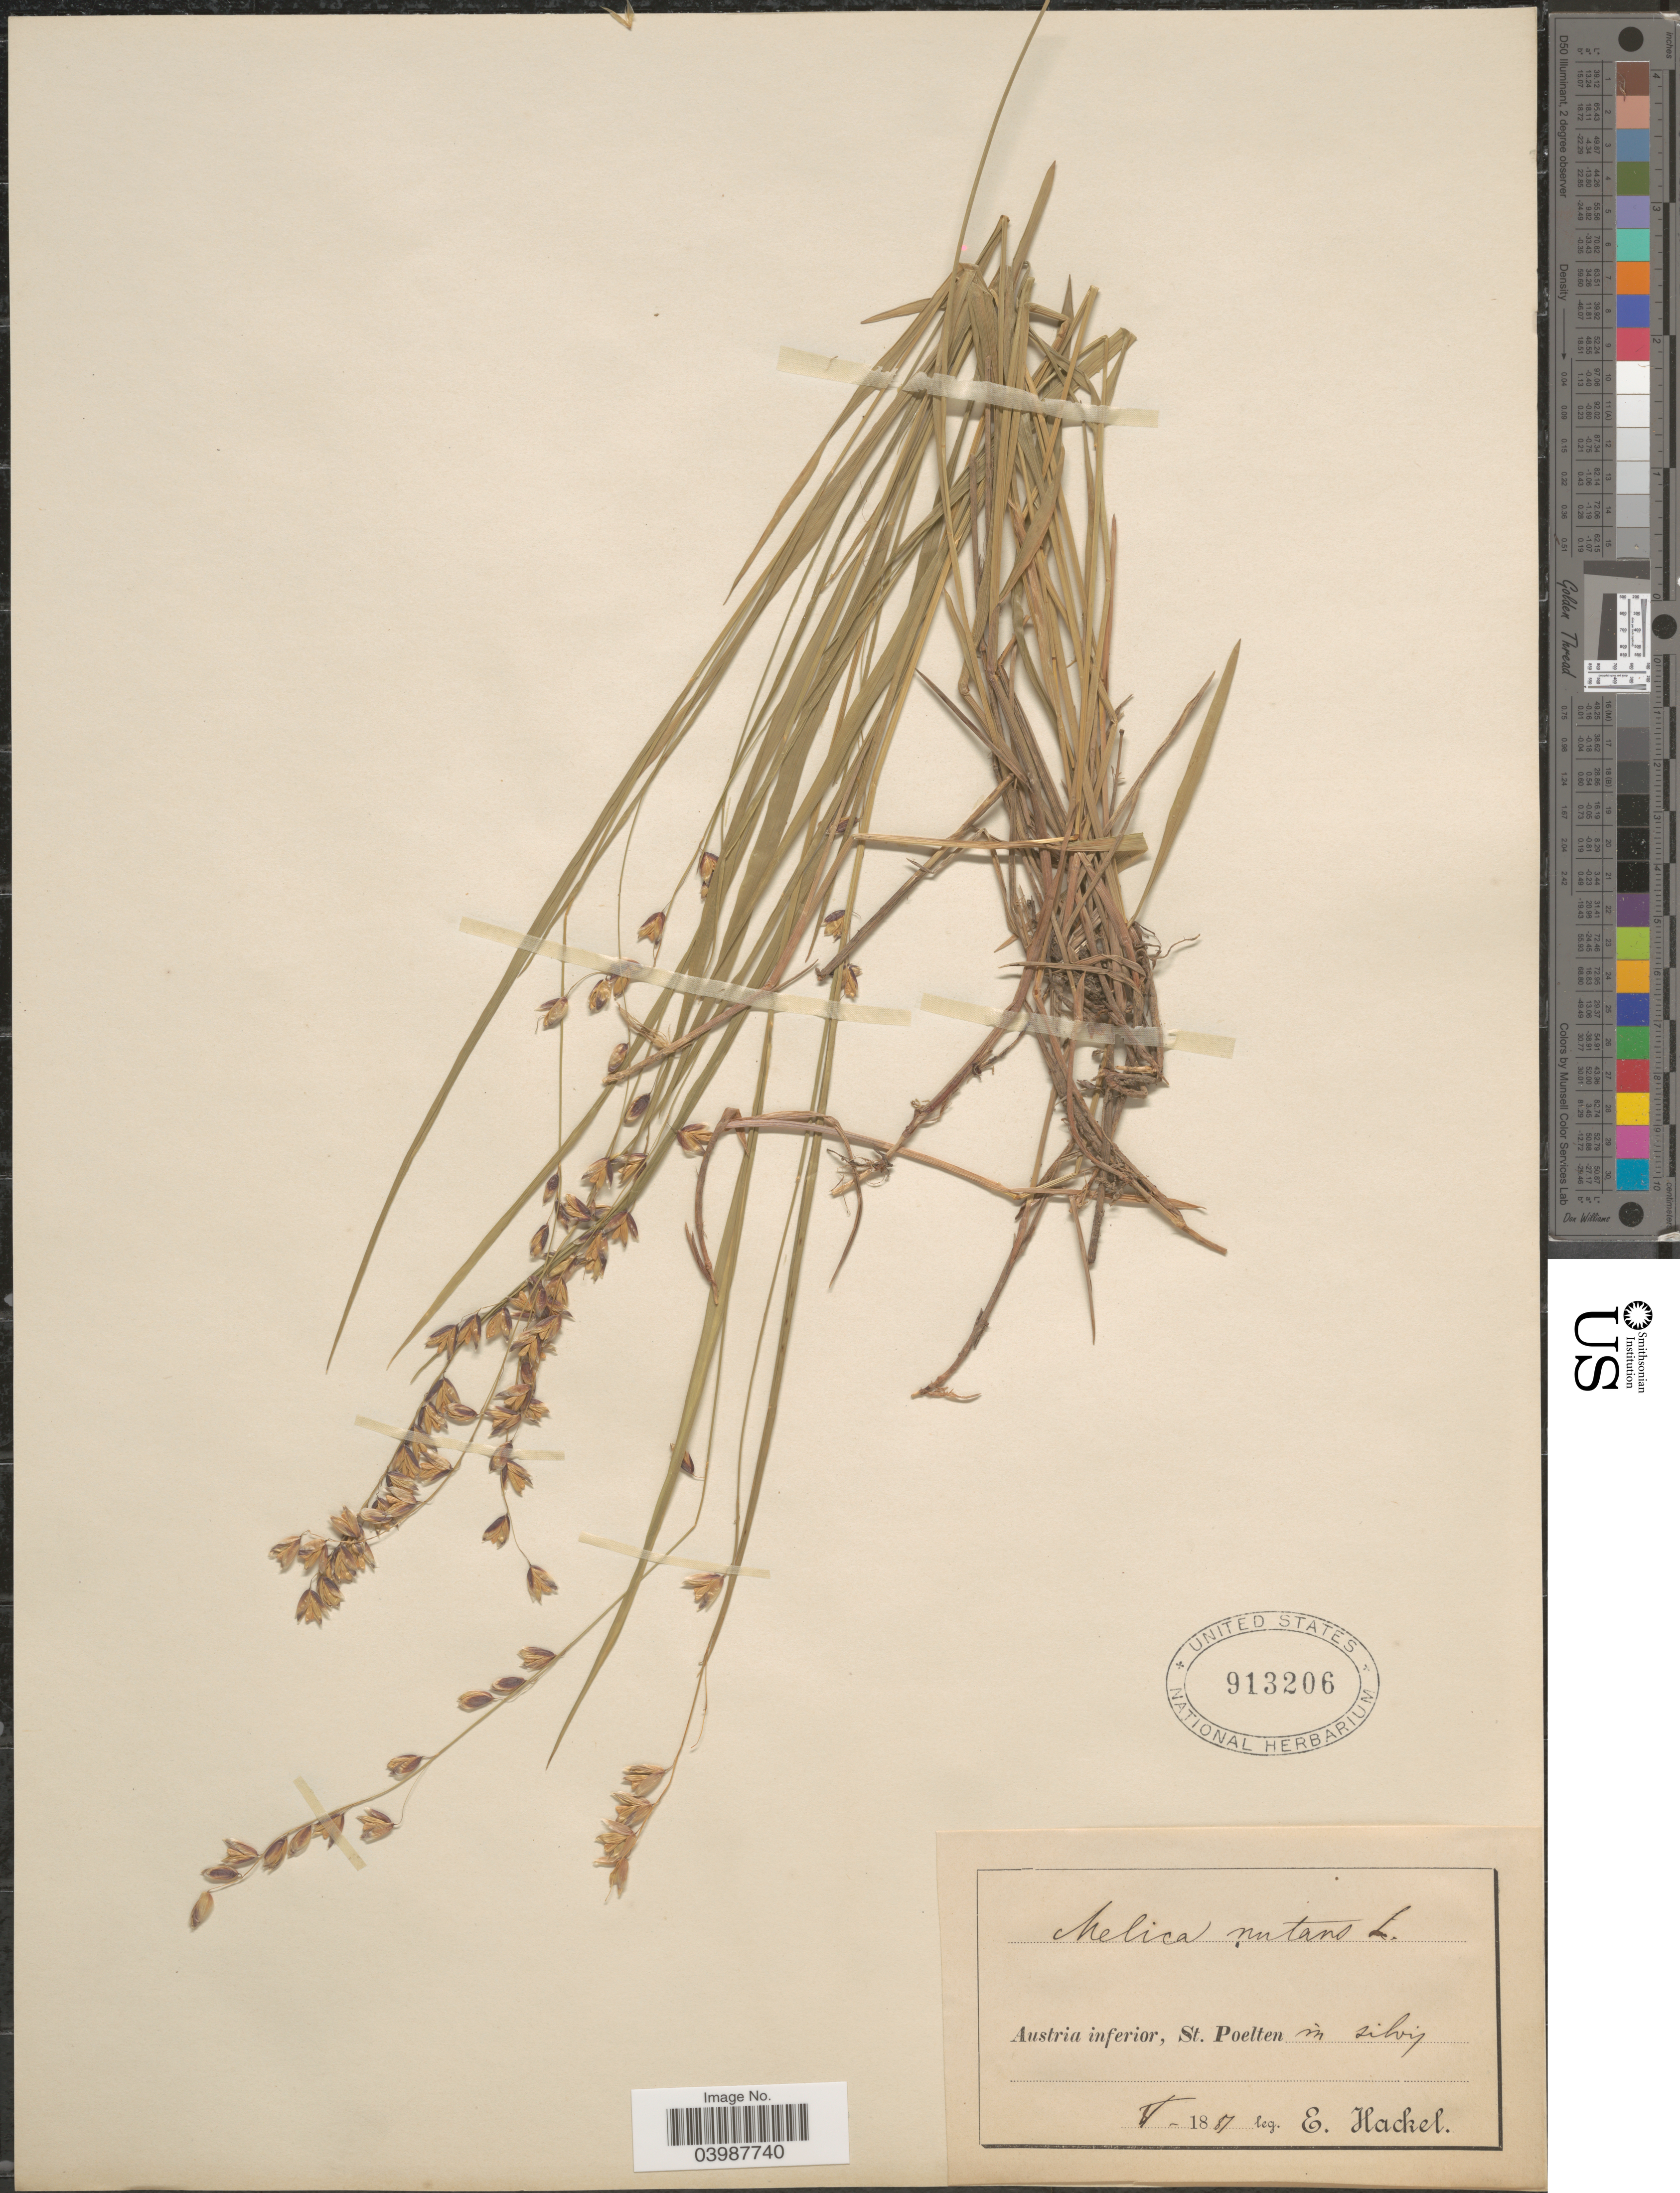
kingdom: Plantae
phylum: Tracheophyta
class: Liliopsida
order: Poales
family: Poaceae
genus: Melica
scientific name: Melica nutans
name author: L.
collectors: E. Hackel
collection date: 1887-05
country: Austria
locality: Austria inferior, St. Poelten in silvis.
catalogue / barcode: US 913206